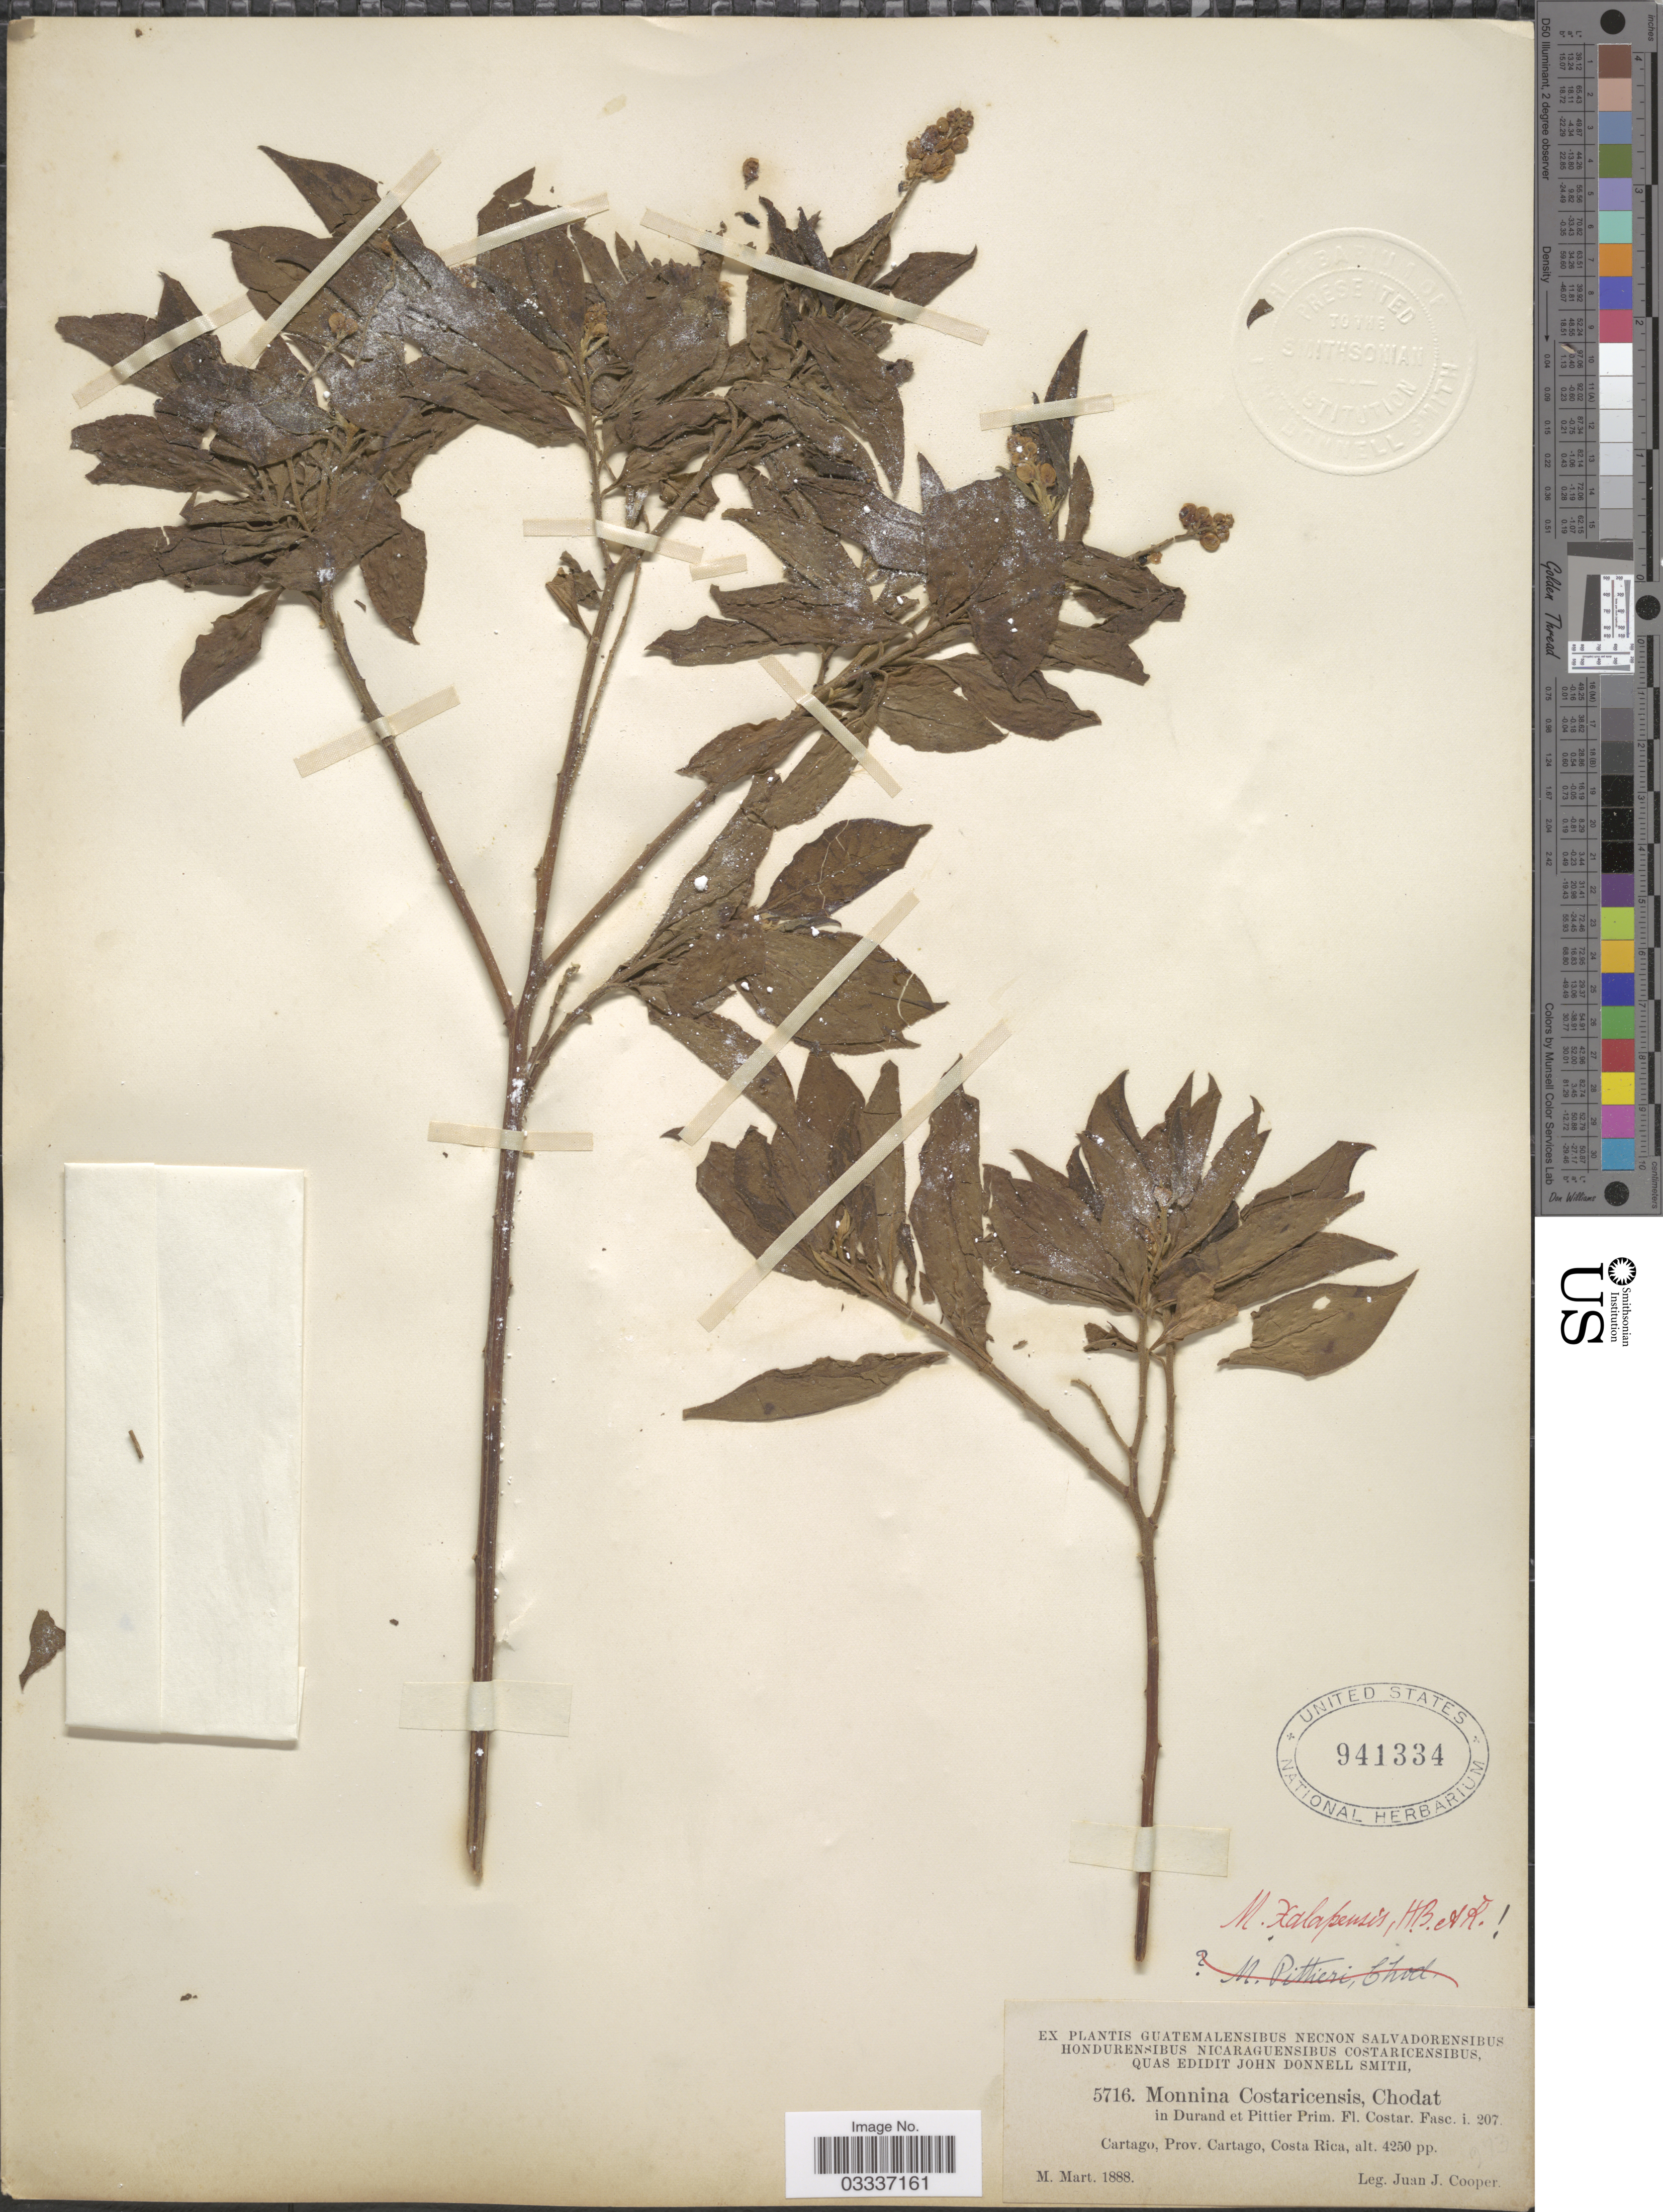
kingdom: Plantae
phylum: Tracheophyta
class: Magnoliopsida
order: Fabales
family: Polygalaceae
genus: Monnina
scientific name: Monnina xalapensis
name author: Kunth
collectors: J. J. Cooper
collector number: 5716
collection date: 1888-03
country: Costa Rica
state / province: Cartago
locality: Cartago.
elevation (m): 1295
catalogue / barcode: US 941334